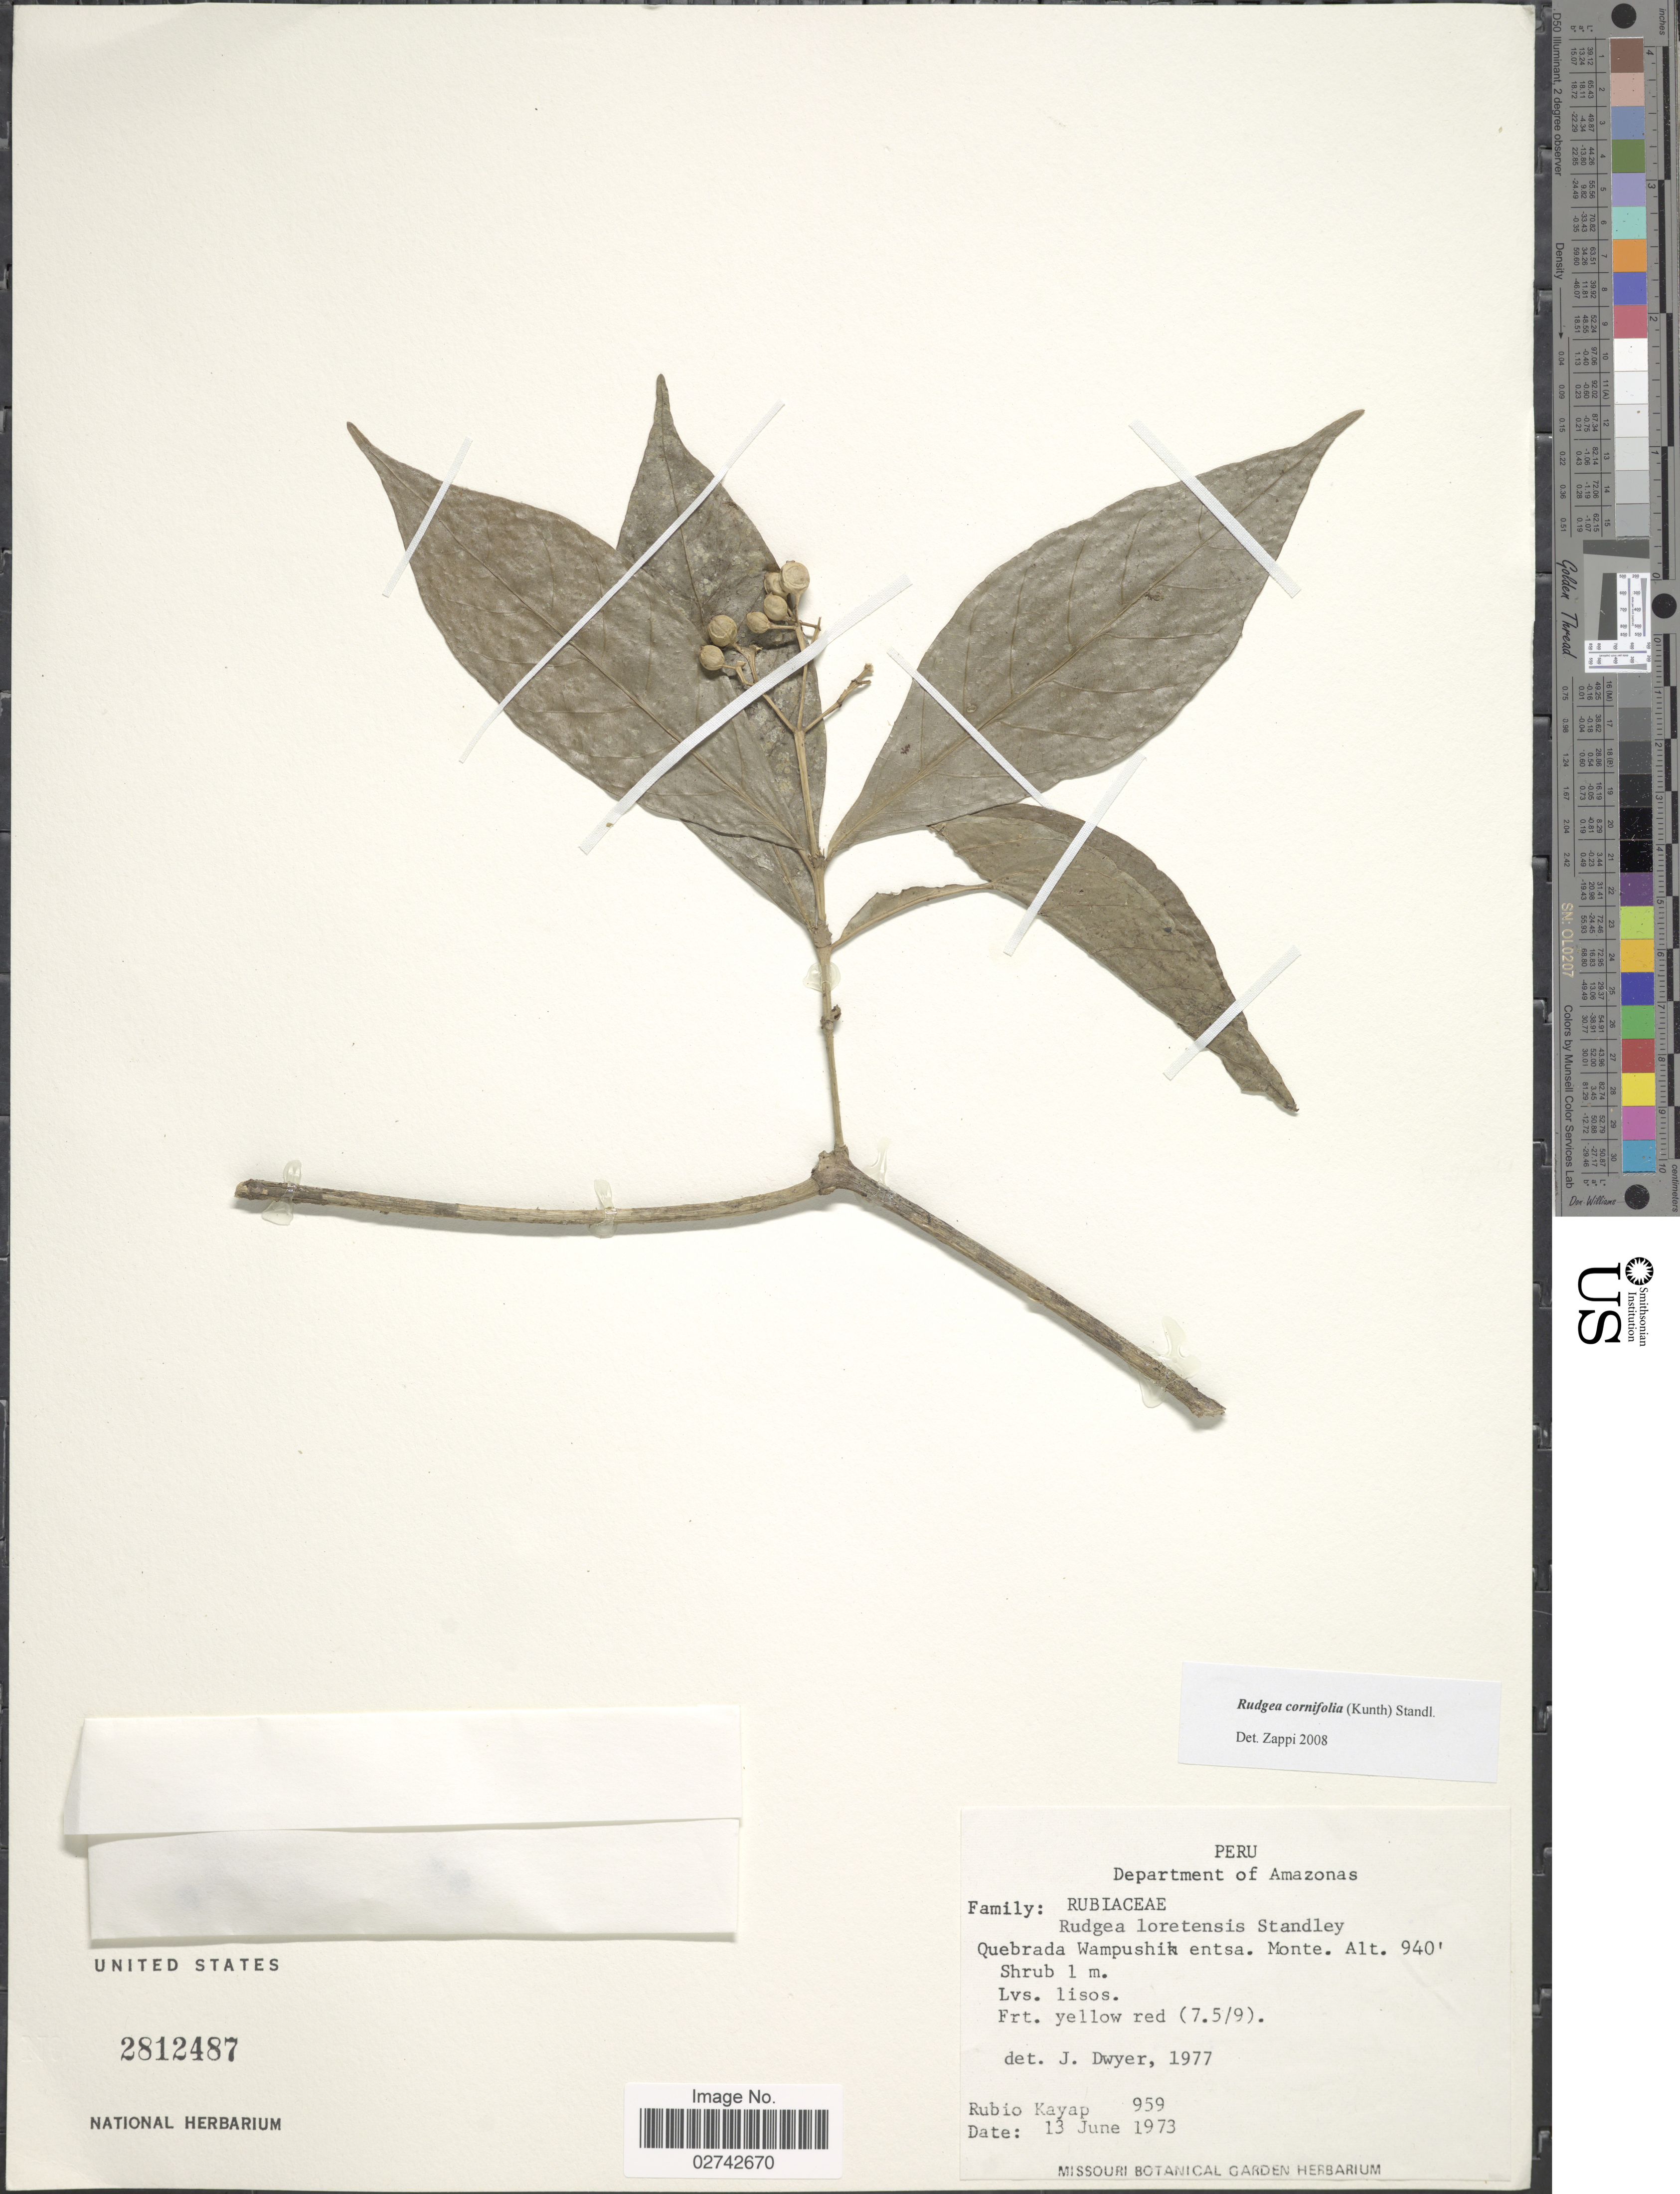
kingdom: Plantae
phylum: Tracheophyta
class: Magnoliopsida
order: Gentianales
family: Rubiaceae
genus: Rudgea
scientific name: Rudgea cornifolia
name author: (Kunth) Standl.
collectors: R. Kayap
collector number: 959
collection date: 1973-06-13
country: Peru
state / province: Amazonas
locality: Quebrada Wampushik entsa Monte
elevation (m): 287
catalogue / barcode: US 2812487